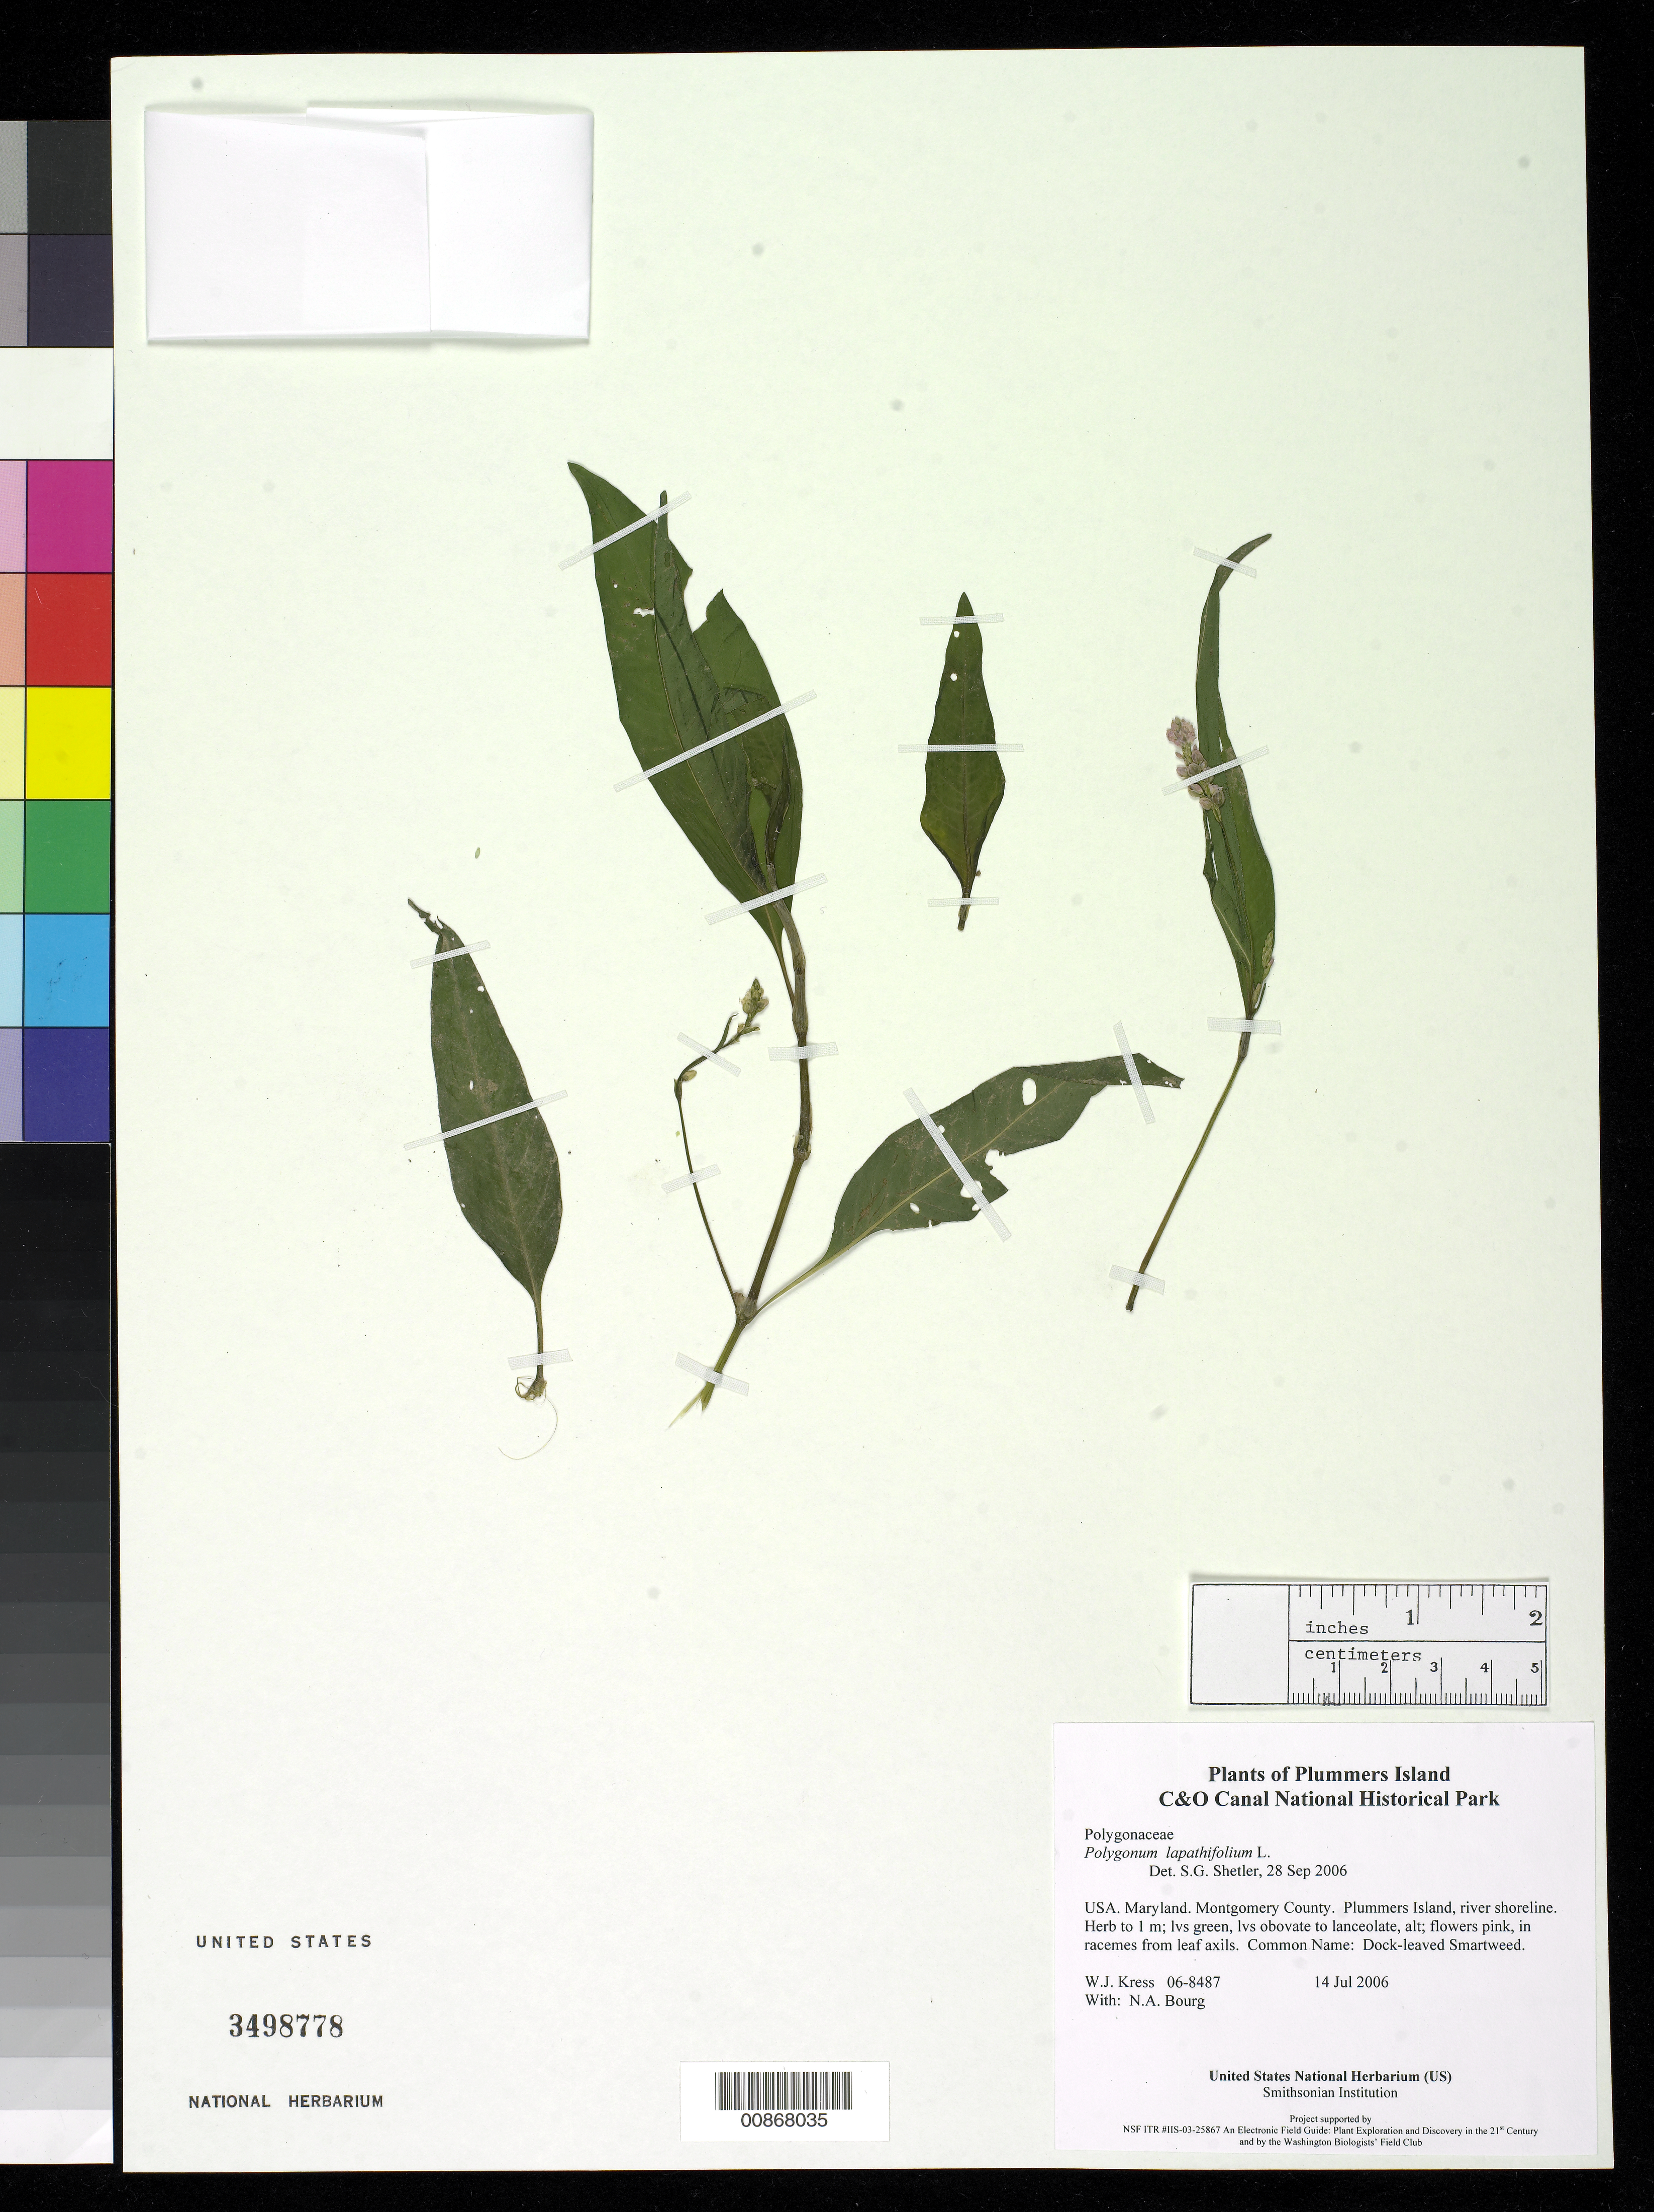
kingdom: Plantae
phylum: Tracheophyta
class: Magnoliopsida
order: Caryophyllales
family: Polygonaceae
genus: Persicaria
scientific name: Persicaria pensylvanica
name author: (L.) M. Gómez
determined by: Atha, D. E.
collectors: W. J. Kress & N. A. Bourg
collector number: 06-8487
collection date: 2006-07-14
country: United States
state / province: Maryland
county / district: Montgomery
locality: Chesapeake and Ohio Canal National Historical Park, Plummers Island, river shoreline.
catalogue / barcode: US 3498778